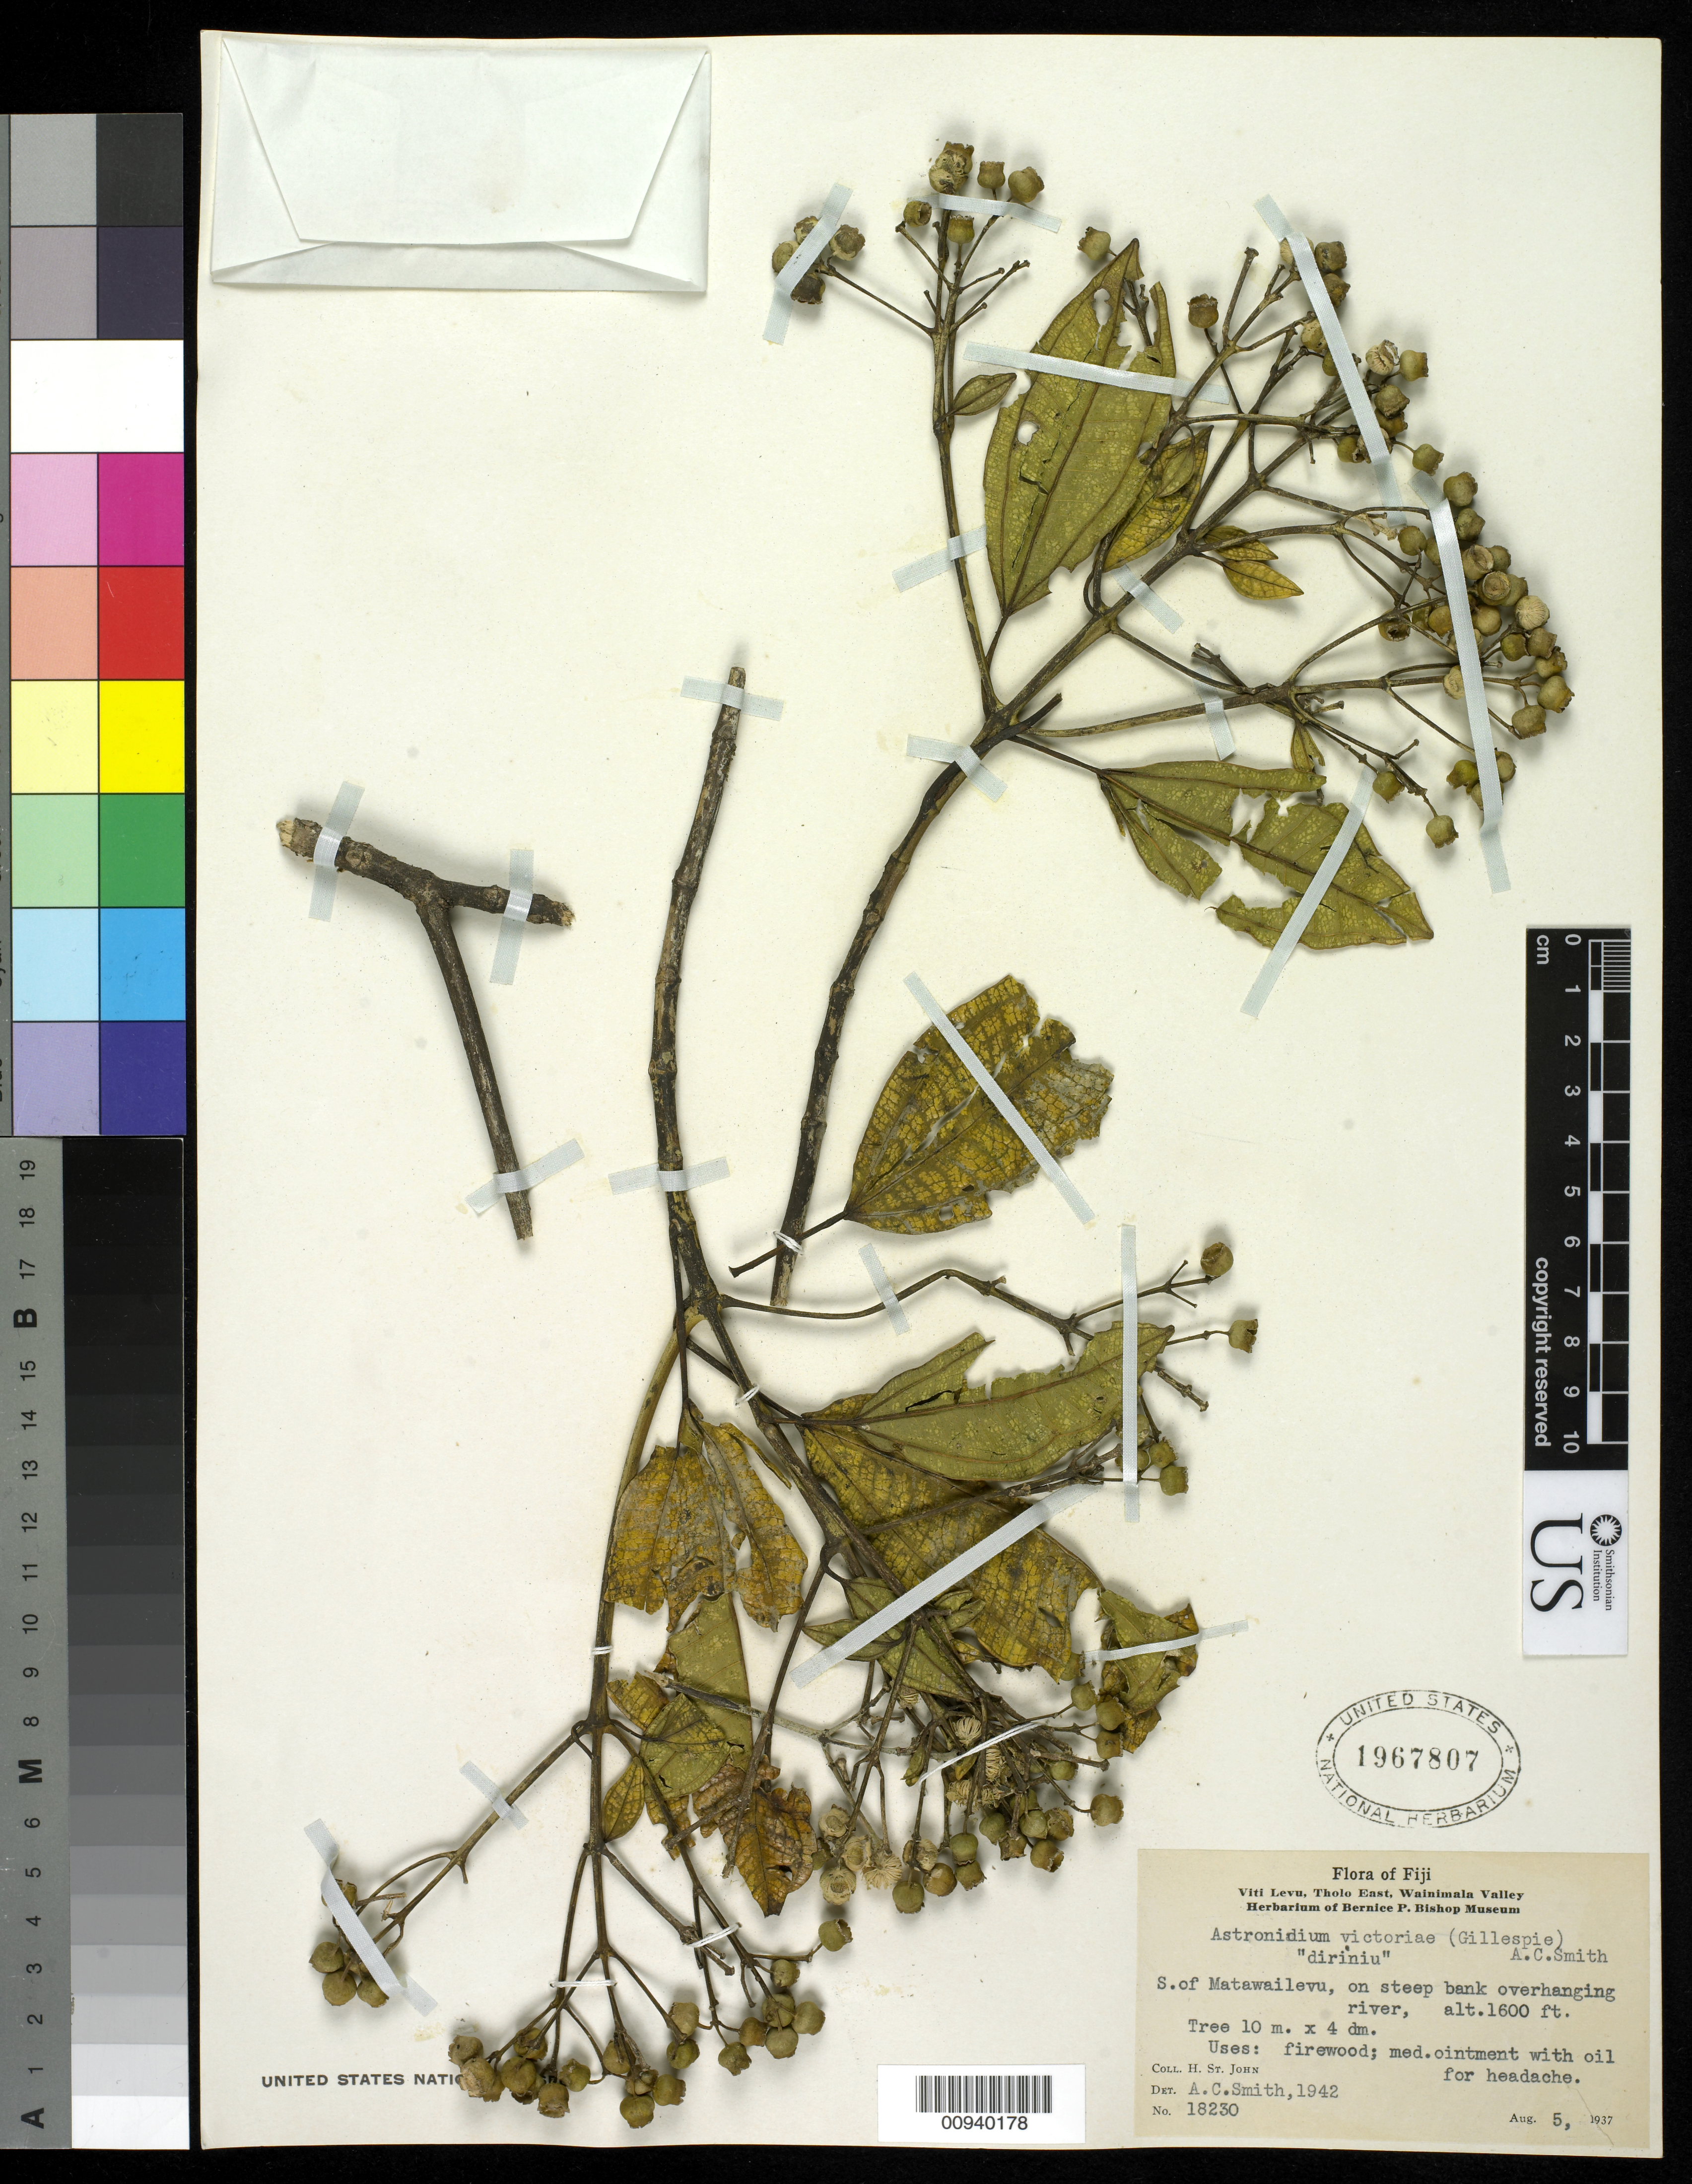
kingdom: Plantae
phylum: Tracheophyta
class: Magnoliopsida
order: Myrtales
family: Melastomataceae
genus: Astronidium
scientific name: Astronidium victoriae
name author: (Gill.) A.C. Sm.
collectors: H. St. John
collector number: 18230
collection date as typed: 05 Aug 1937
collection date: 1937-08-05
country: Fiji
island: Viti Levu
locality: S of Matawailevu, on steep bank overhanging river.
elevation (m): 488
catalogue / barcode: US 1967807